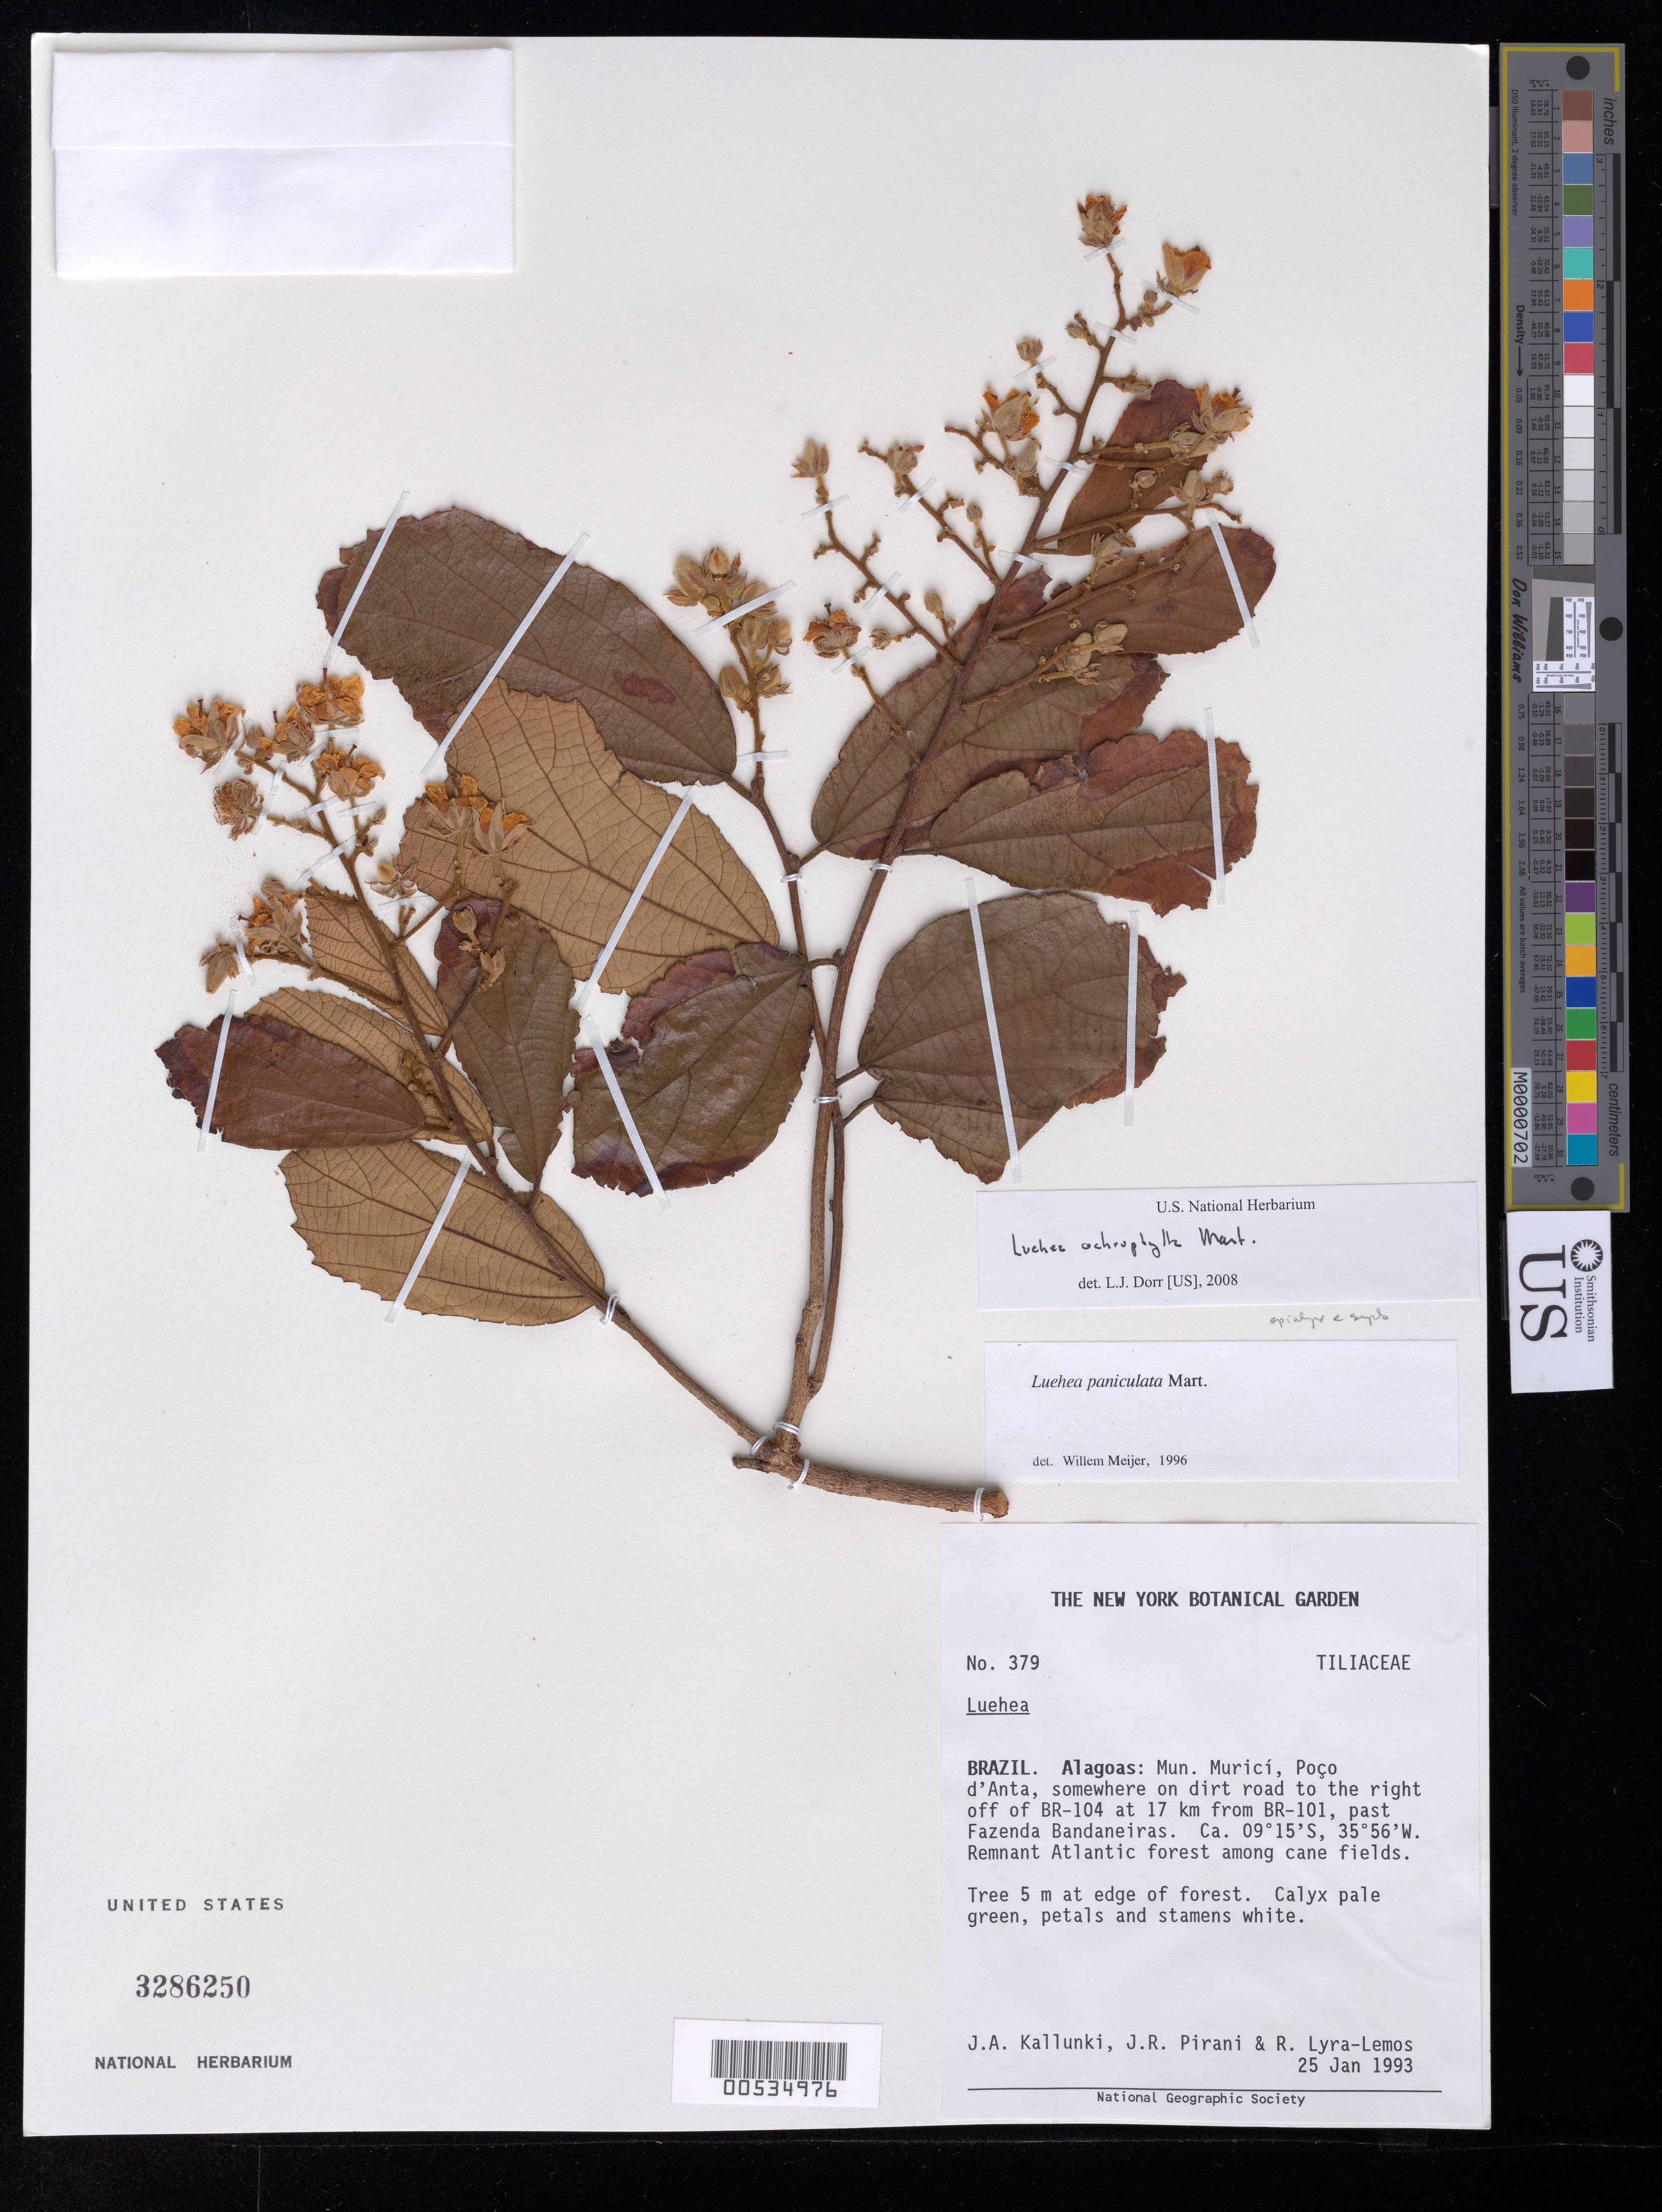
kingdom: Plantae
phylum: Tracheophyta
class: Magnoliopsida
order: Malvales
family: Malvaceae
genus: Luehea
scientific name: Luehea ochrophylla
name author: Mart.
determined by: Dorr, L. J., (BOT), Smithsonian Institution - National Museum of Natural History (UNITED STATES)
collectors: J. Kallunki, J. R. Pirani & R. Lyra-Lemos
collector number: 379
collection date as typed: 25 Jan 1993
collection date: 1993-01-25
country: Brazil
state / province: Alagoas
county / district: Murici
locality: Poço d'Anta, somewhere on dirt road to the right off of BR-104 at 17 km from BR-101, past Fazenda Bandaneiras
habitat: Remnant Atlantic forest among cane fields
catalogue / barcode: US 3286250